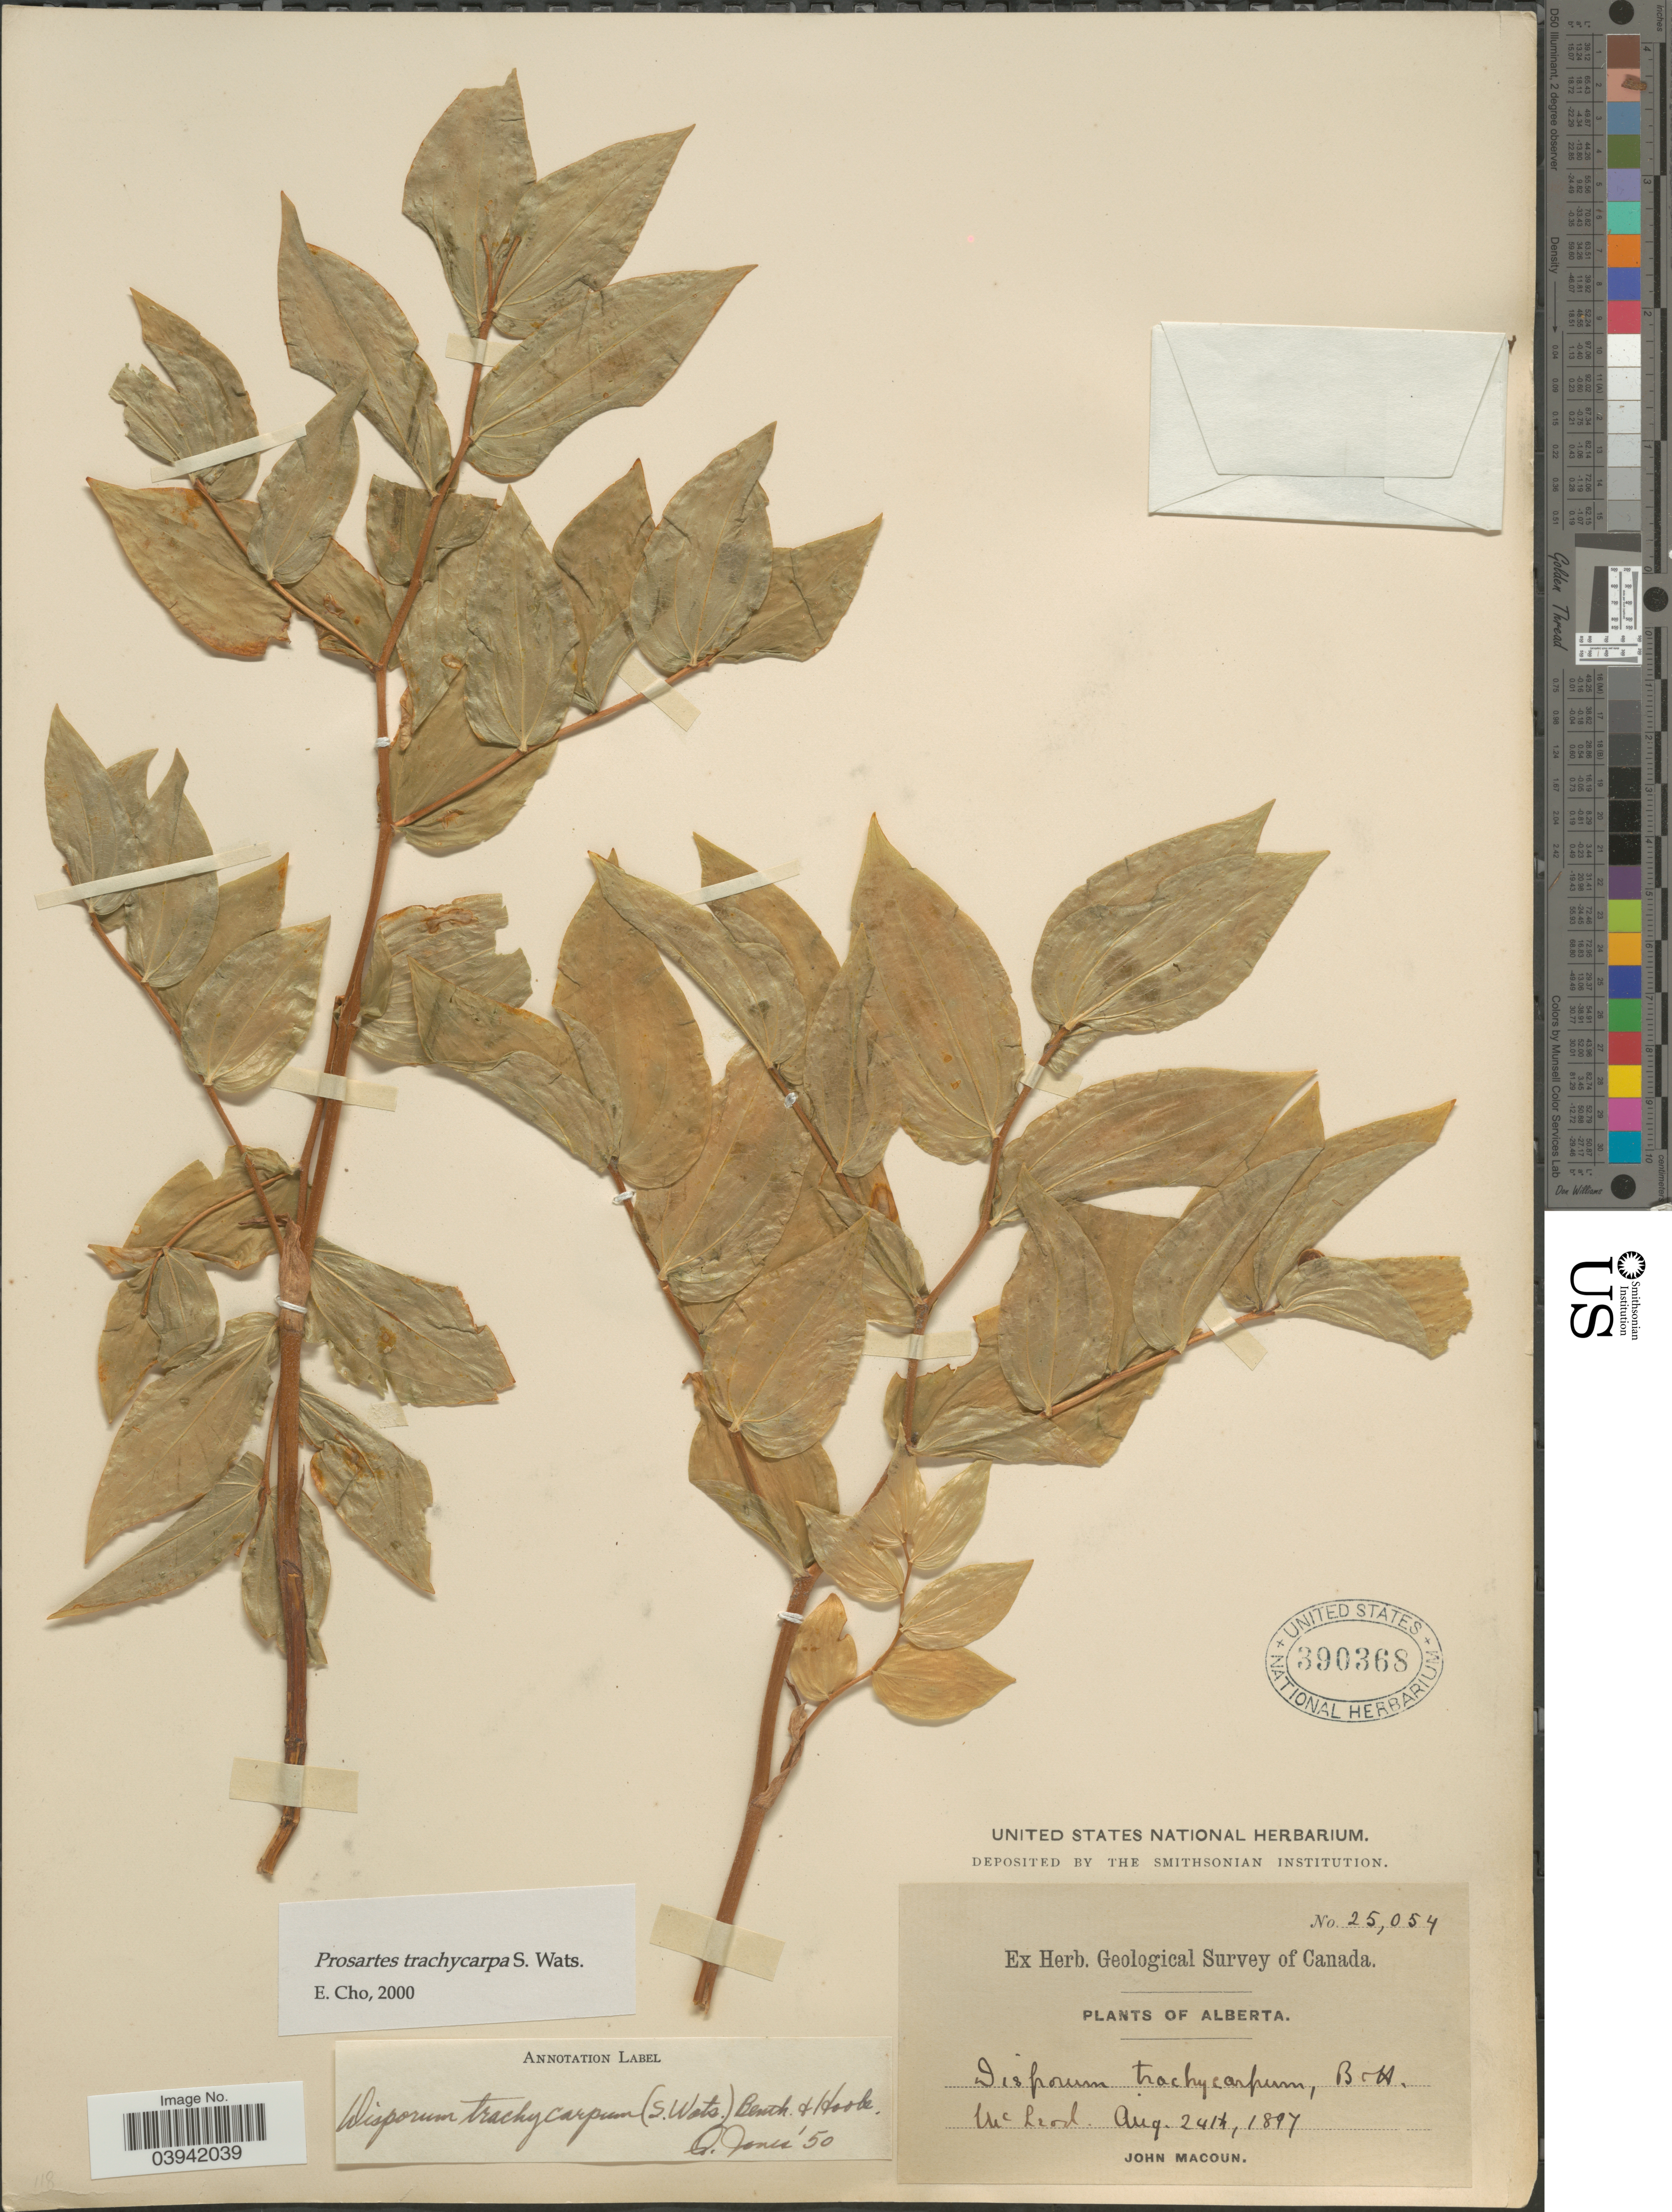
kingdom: Plantae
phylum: Tracheophyta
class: Liliopsida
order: Liliales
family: Liliaceae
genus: Prosartes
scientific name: Prosartes trachycarpa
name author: S. Watson in C. King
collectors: J. Macoun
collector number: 25054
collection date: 1897-08-24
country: Canada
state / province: Alberta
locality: Mc Leod.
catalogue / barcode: US 390368